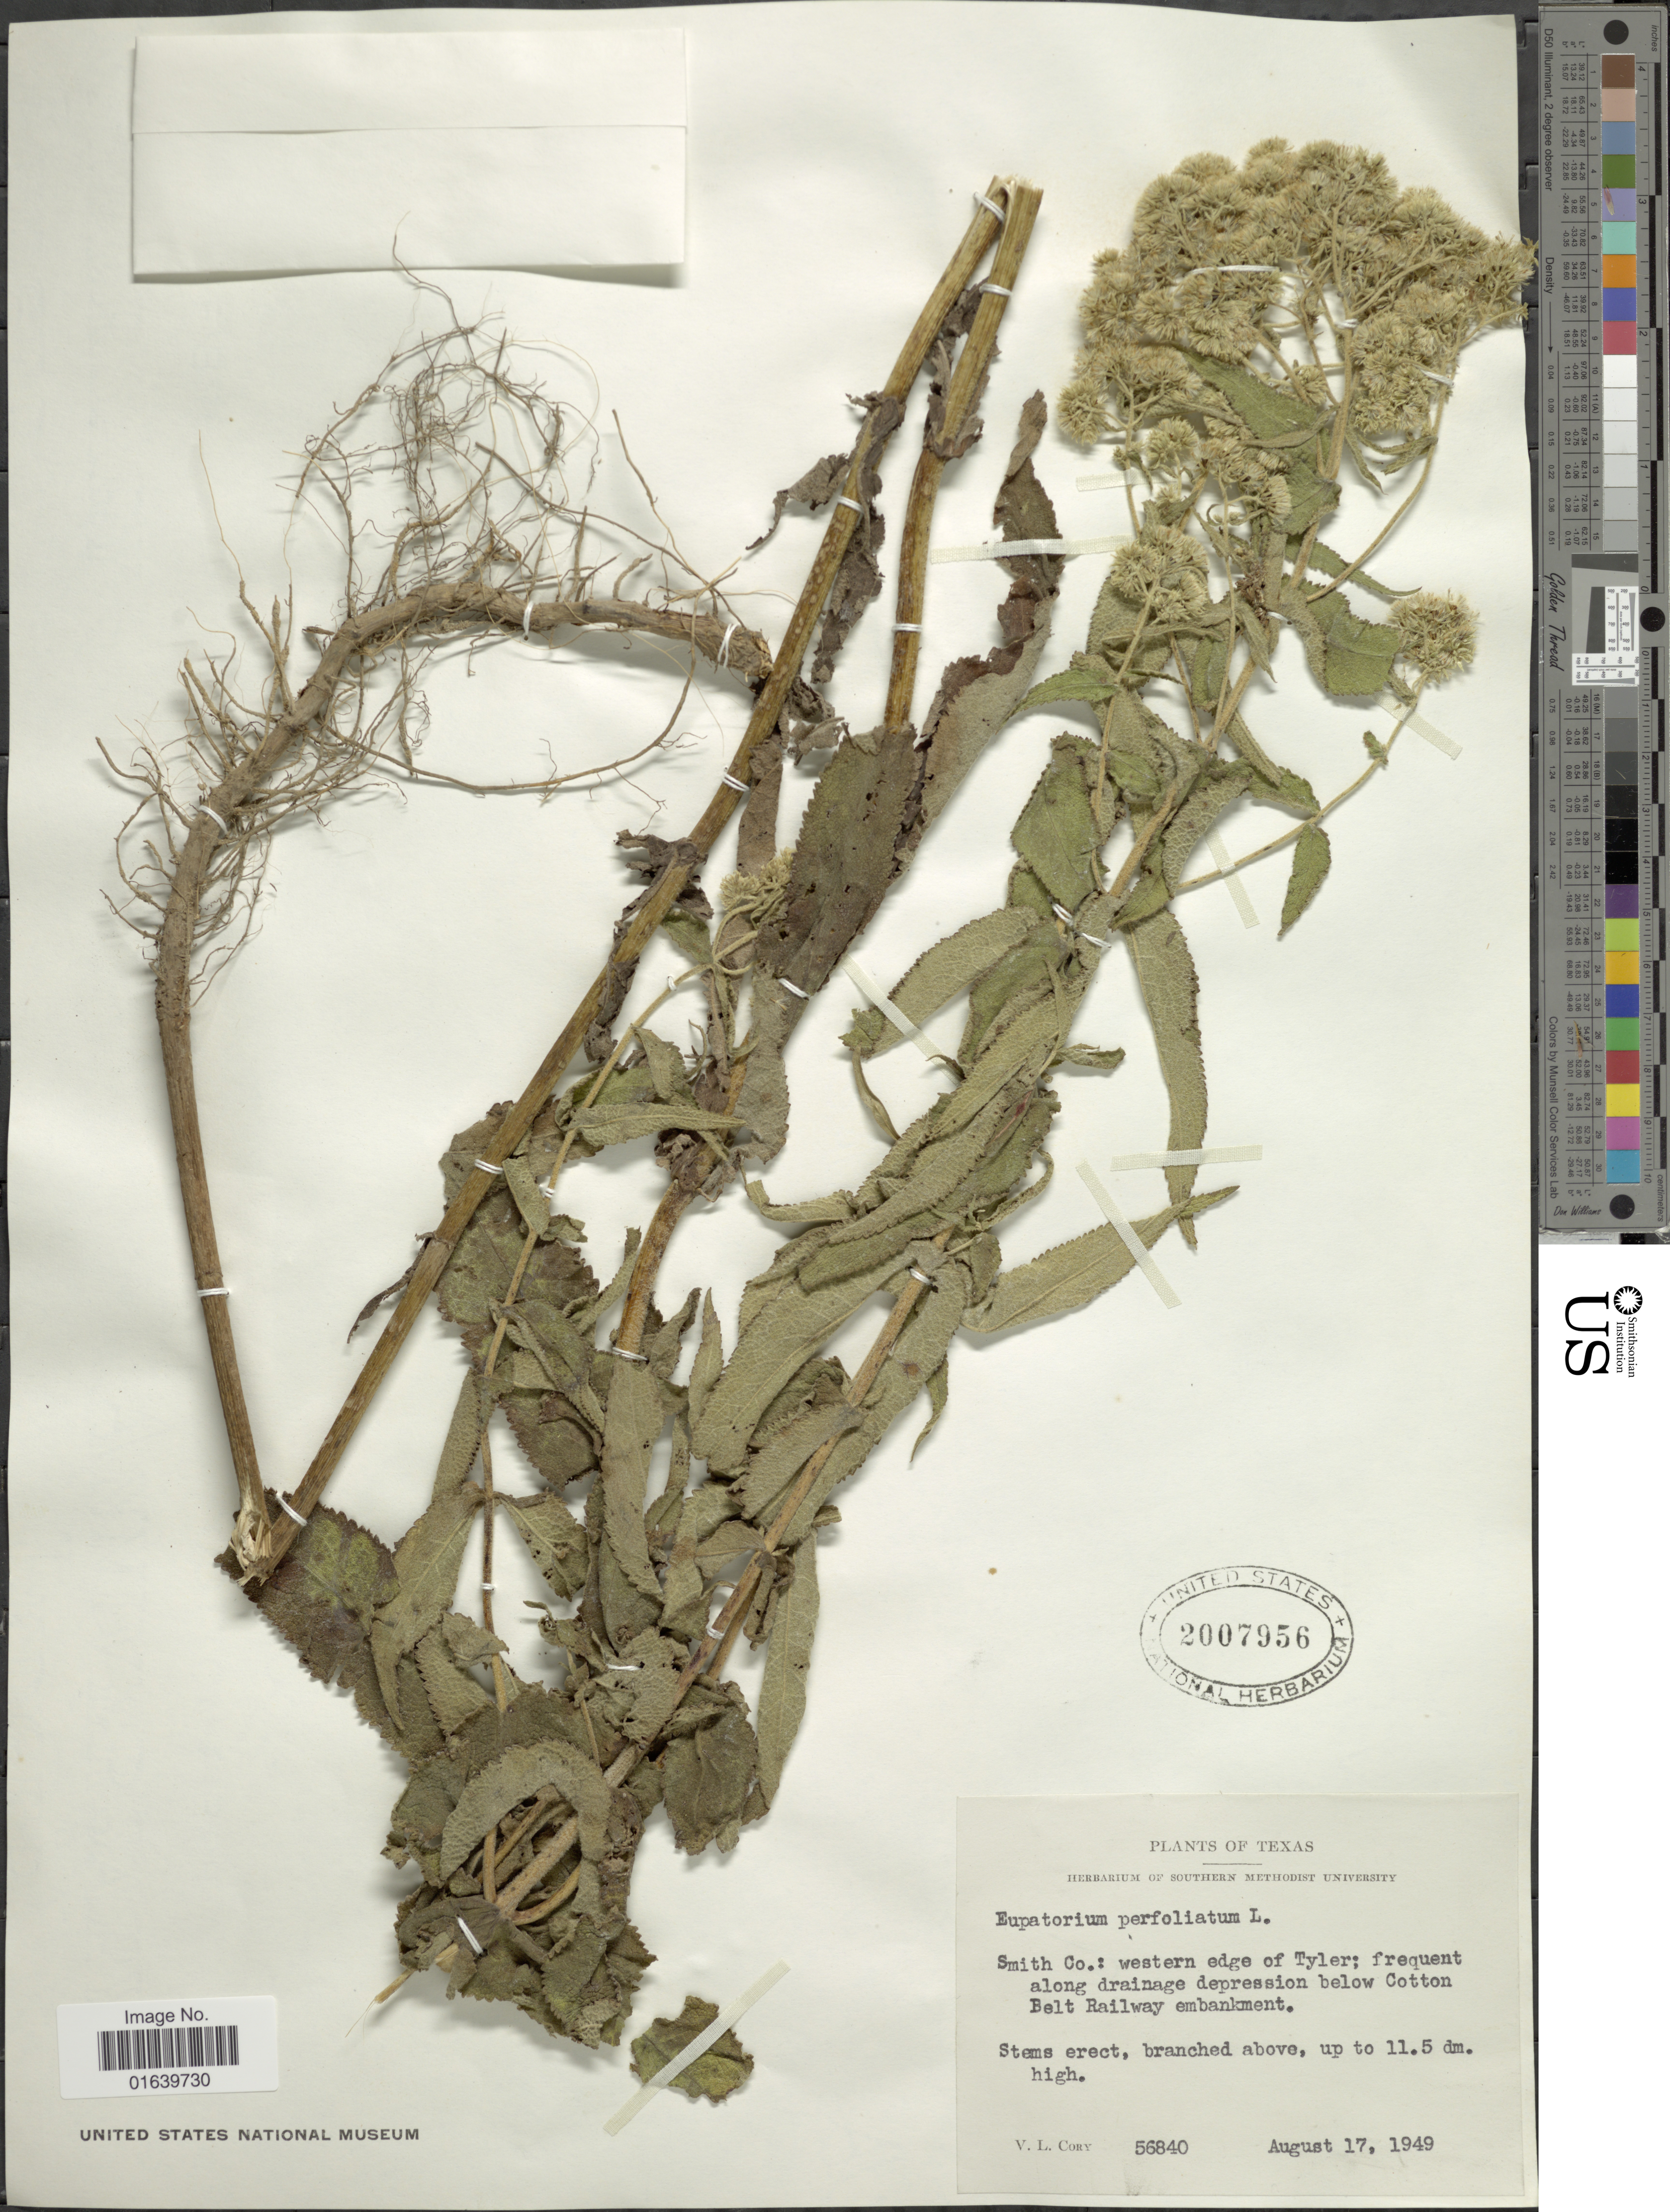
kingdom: Plantae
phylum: Tracheophyta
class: Magnoliopsida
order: Asterales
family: Asteraceae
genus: Eupatorium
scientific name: Eupatorium perfoliatum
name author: L.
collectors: V. Cory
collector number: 56840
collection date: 1949-08-17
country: United States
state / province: Texas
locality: Smith Co.: western edge of Tyler; frequent along drainage depression below Cotton Belt Railway embankment.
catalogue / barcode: US 2007956